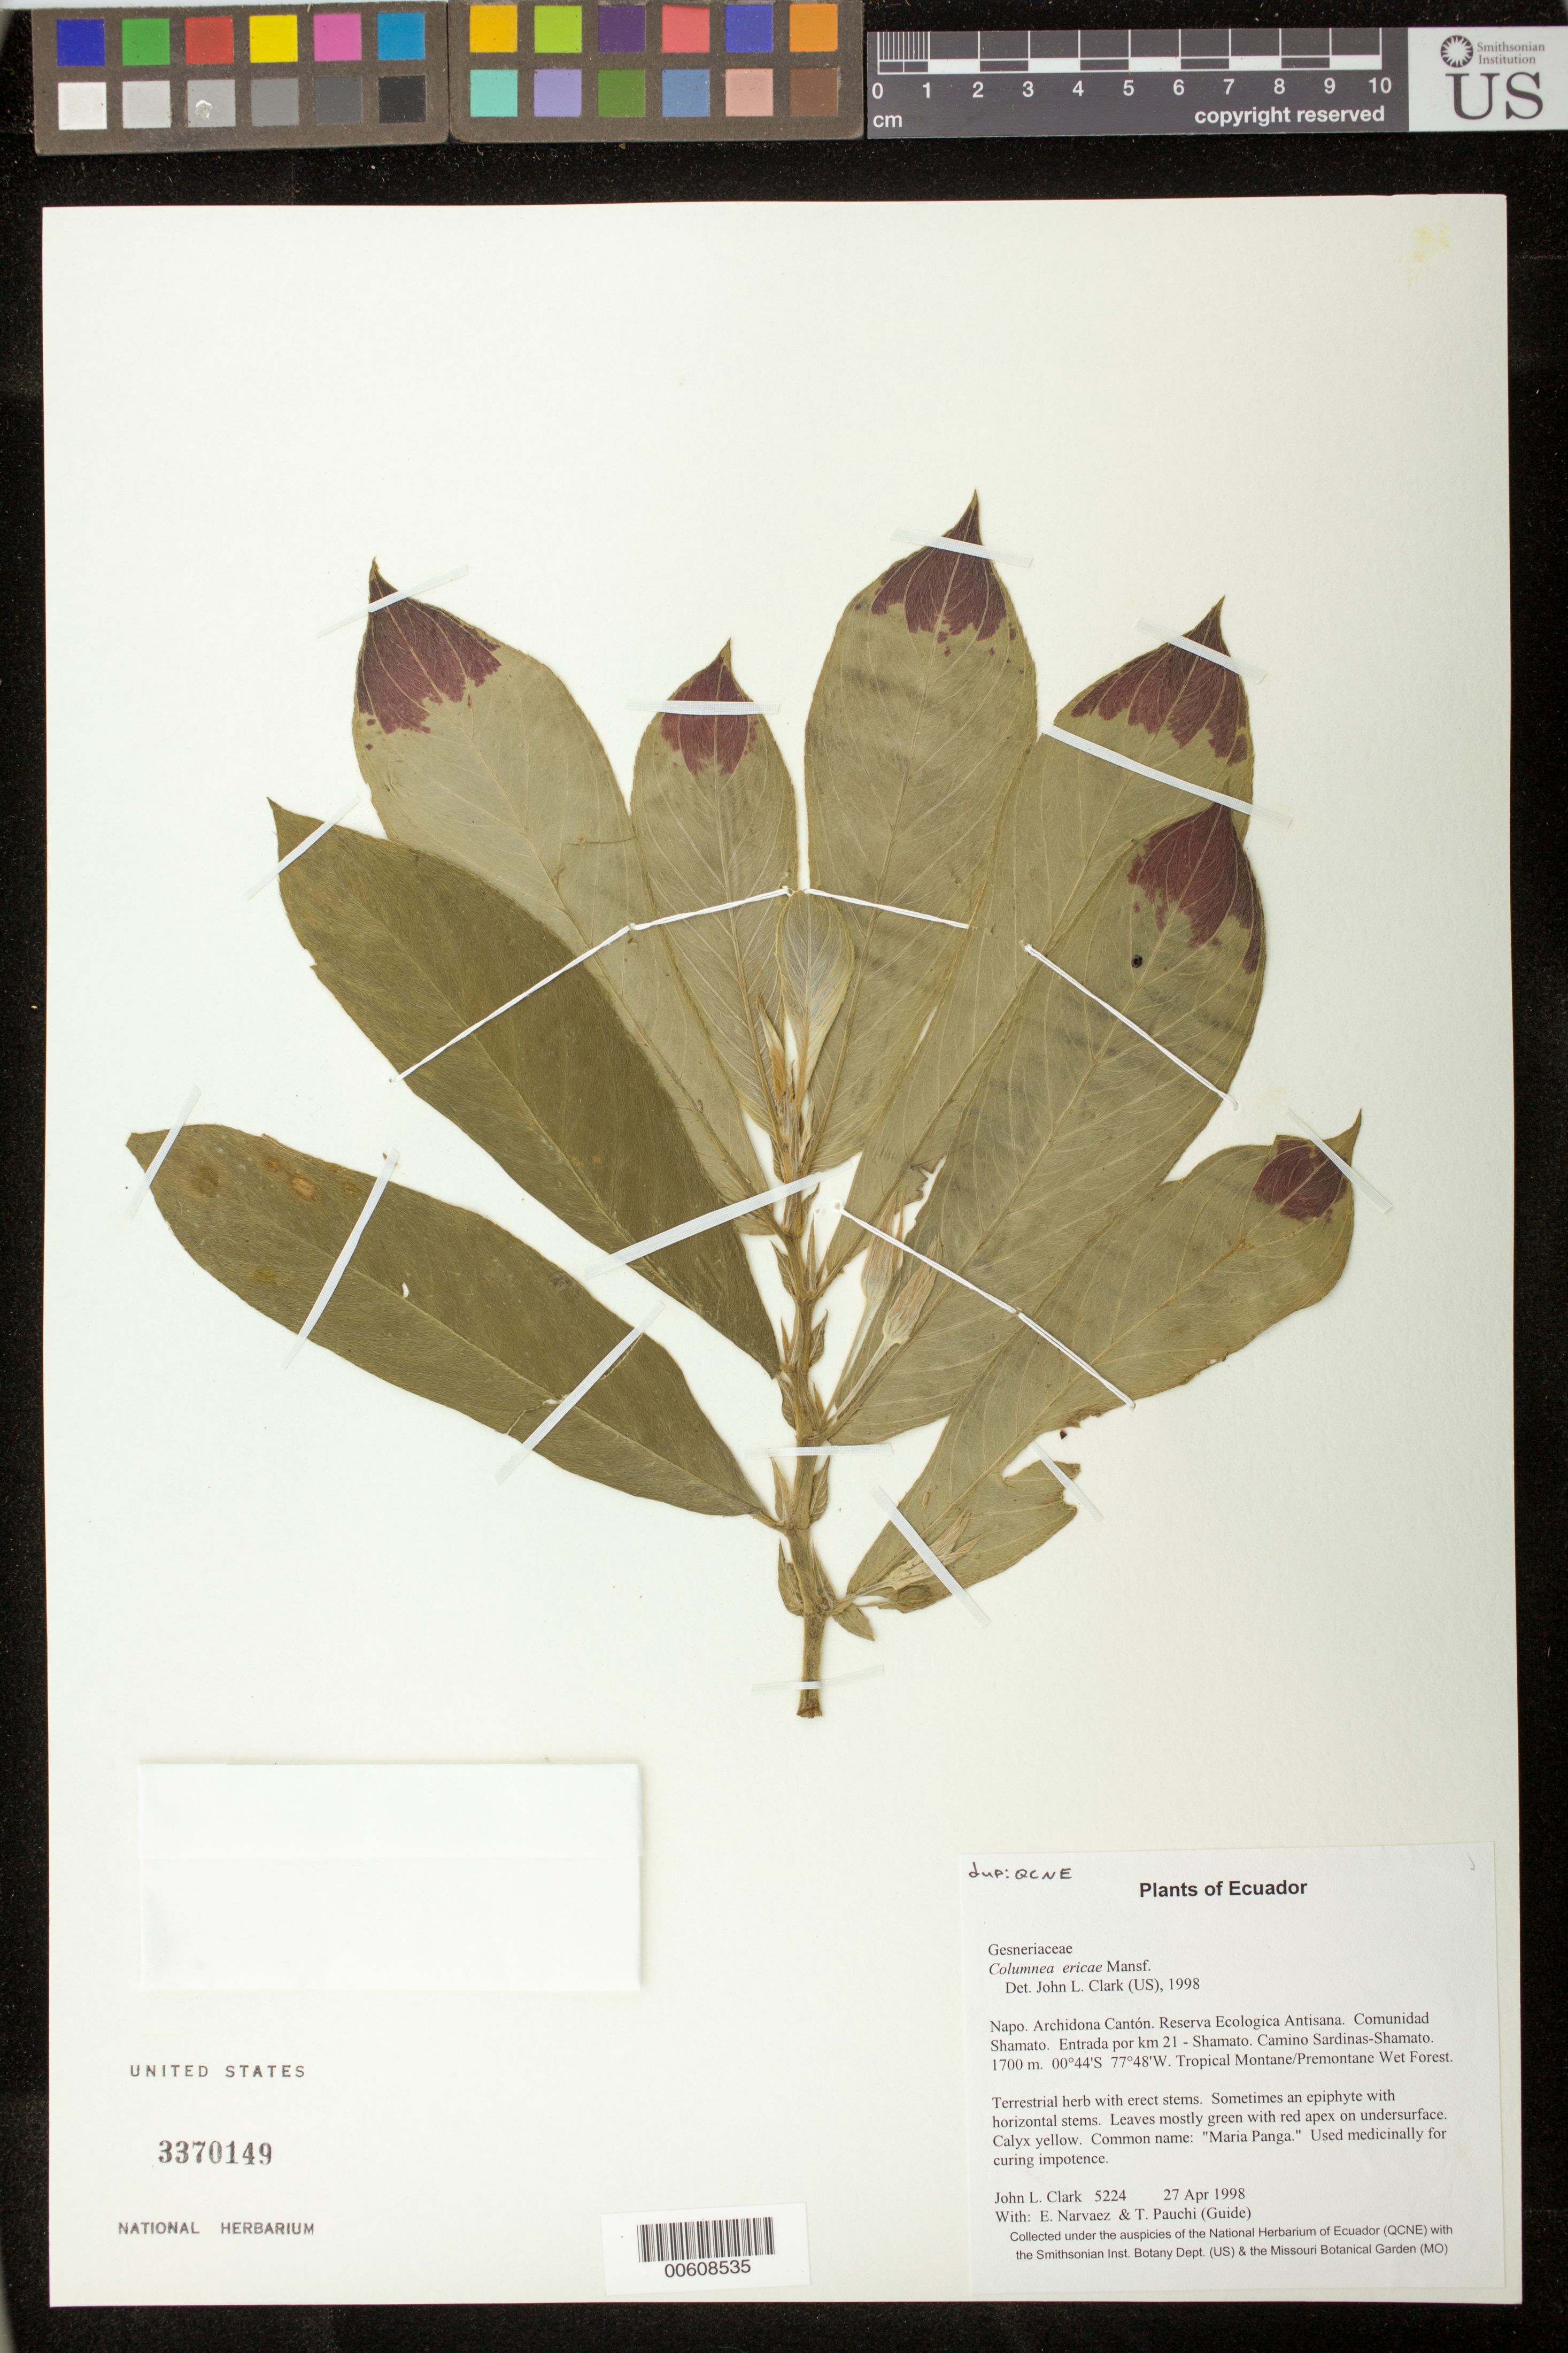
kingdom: Plantae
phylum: Tracheophyta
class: Magnoliopsida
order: Lamiales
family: Gesneriaceae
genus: Columnea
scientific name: Columnea ericae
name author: Mansf.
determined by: Clark, J. L., (SEL), The Marie Selby Botanical Garden (UNITED STATES)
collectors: J. L. Clark, E. Narváez & T. Pauchi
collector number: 5224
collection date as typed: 27 Apr 1998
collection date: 1998-04-27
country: Ecuador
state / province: Napo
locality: Archidona Cantón. Reserva Ecologica Antisana. Comunidad Shamato. Entrada por km 21 - Shamato. Camino Sardinas-Shamato.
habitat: Tropical Montane/Premontane Wet Forest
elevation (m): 1700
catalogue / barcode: US 3370149